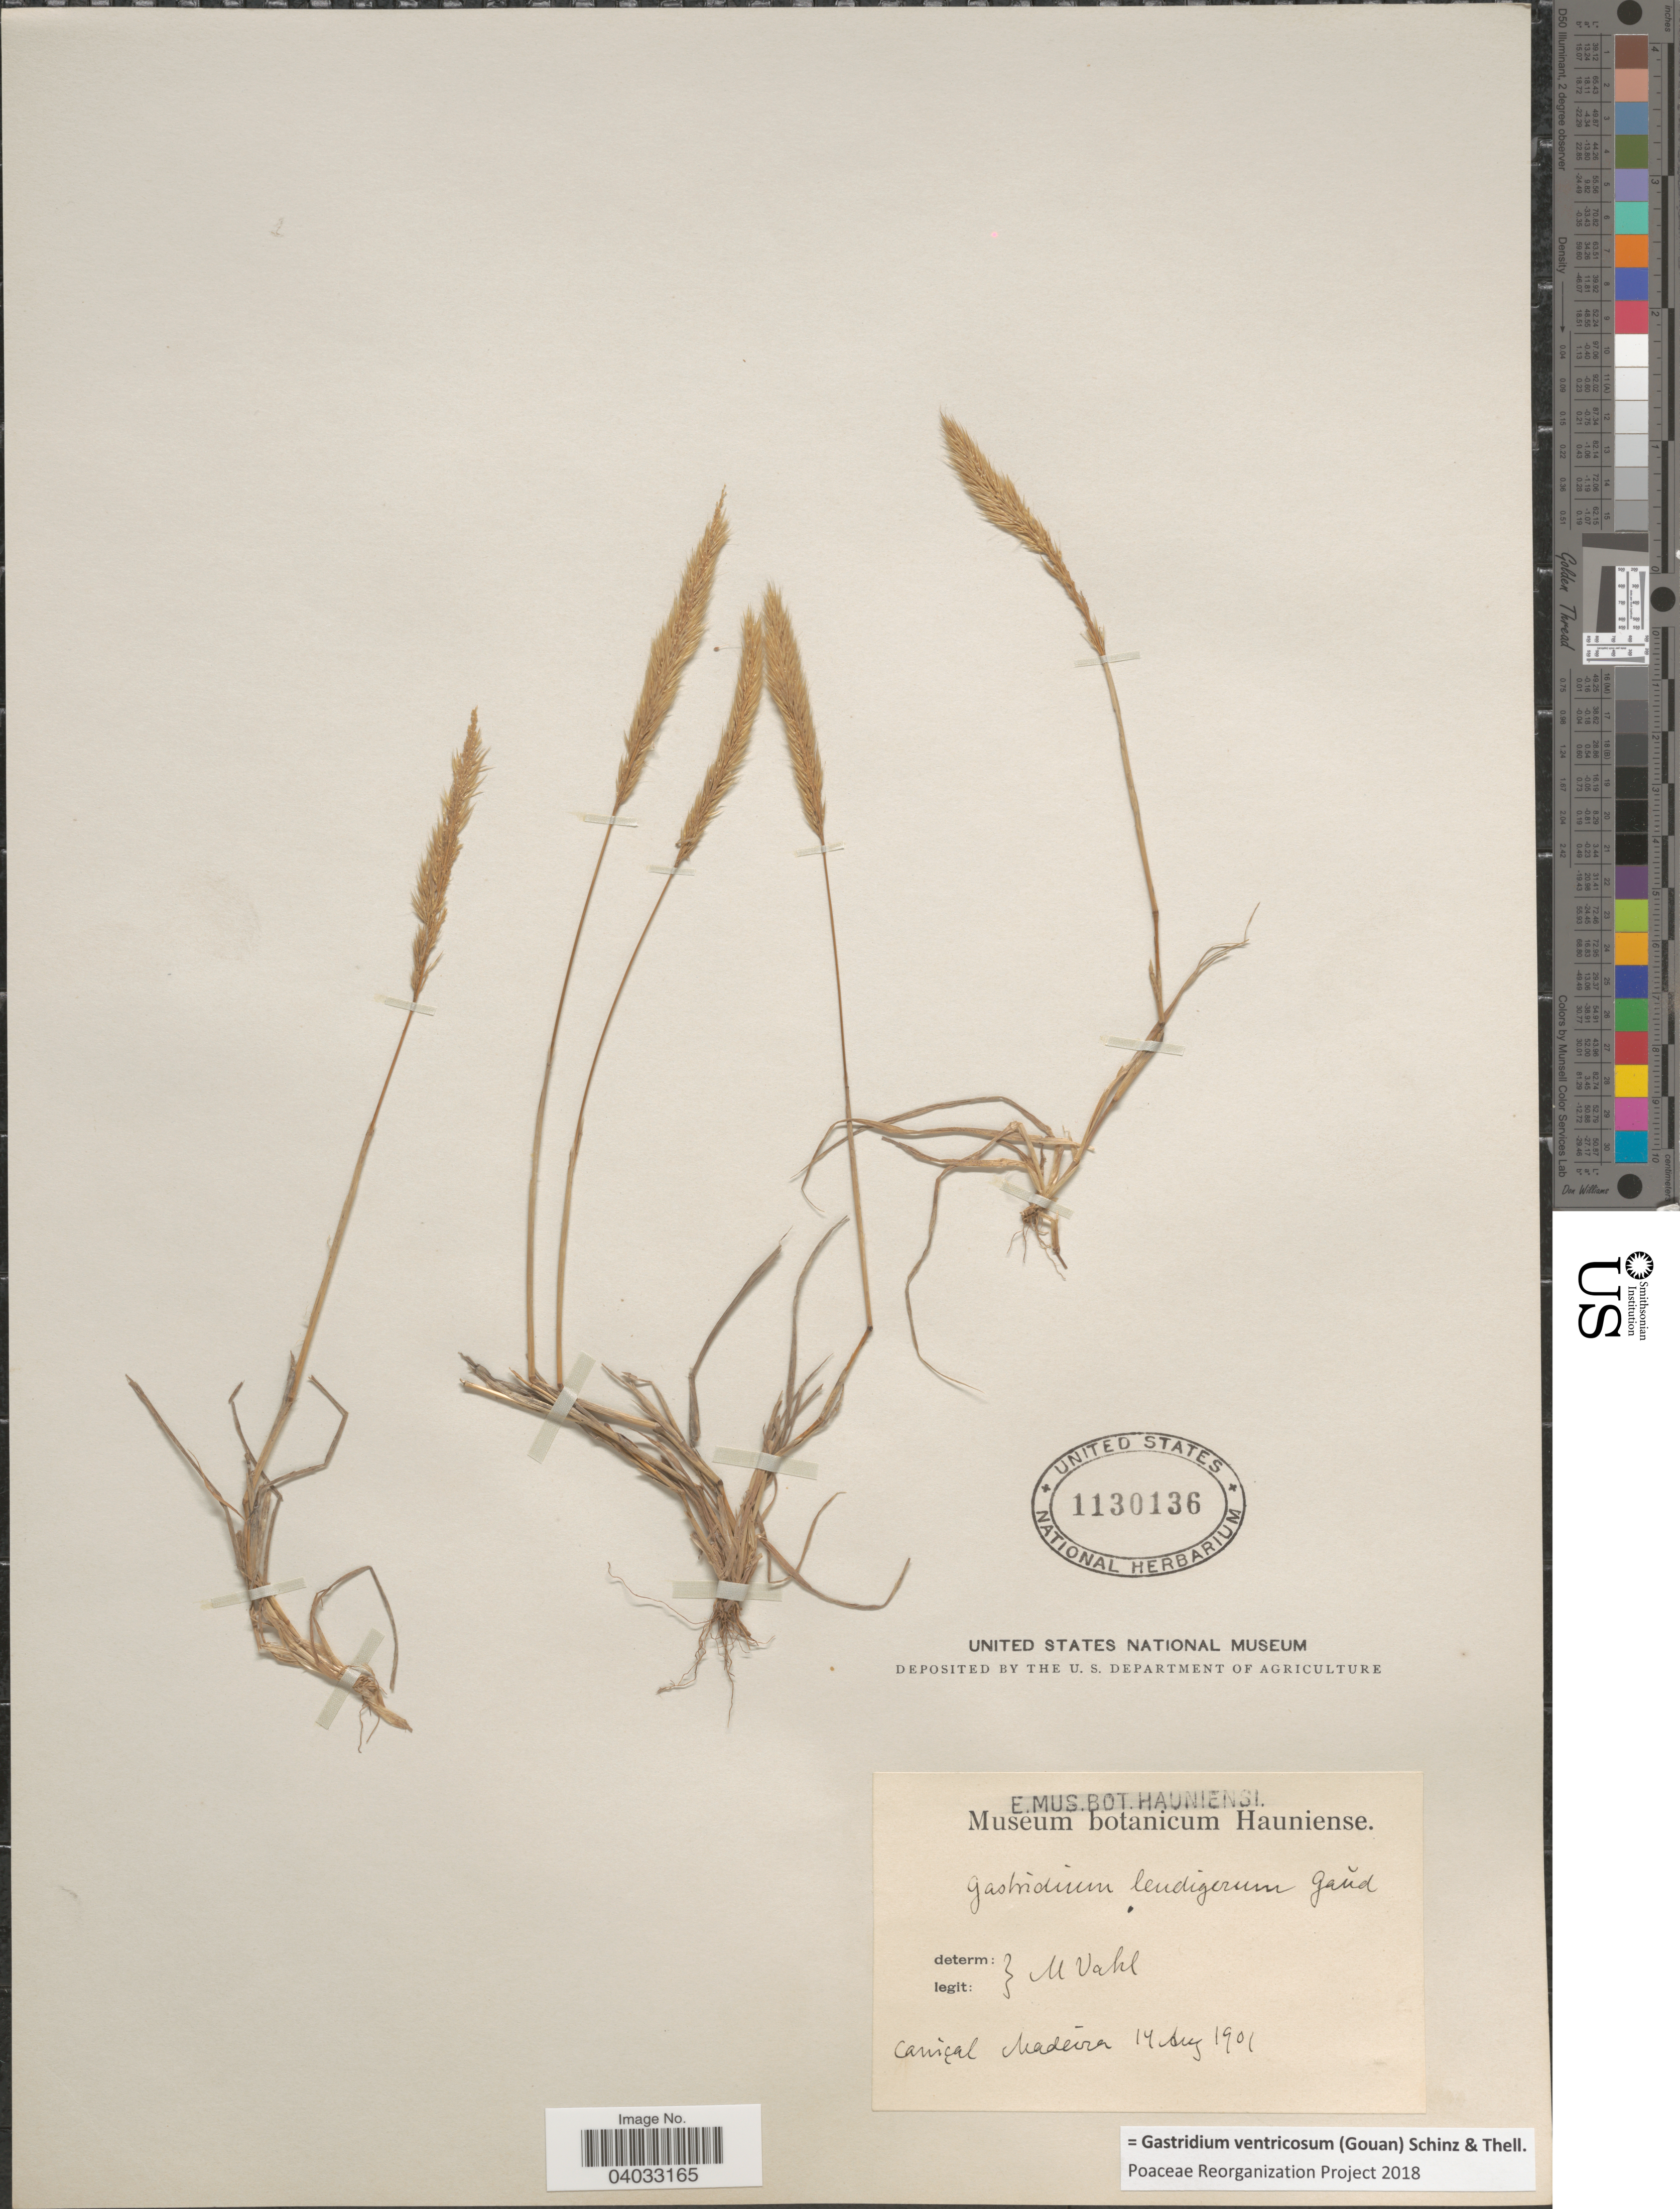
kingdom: Plantae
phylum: Tracheophyta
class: Liliopsida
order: Poales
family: Poaceae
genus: Gastridium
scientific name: Gastridium ventricosum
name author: (Gouan) Schinz & Thell.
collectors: M. Vahl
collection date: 1901-08-14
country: Portugal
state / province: Madeira (Aut. Reg.)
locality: Caniçal [interpreted] Madeira.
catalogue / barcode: US 1130136